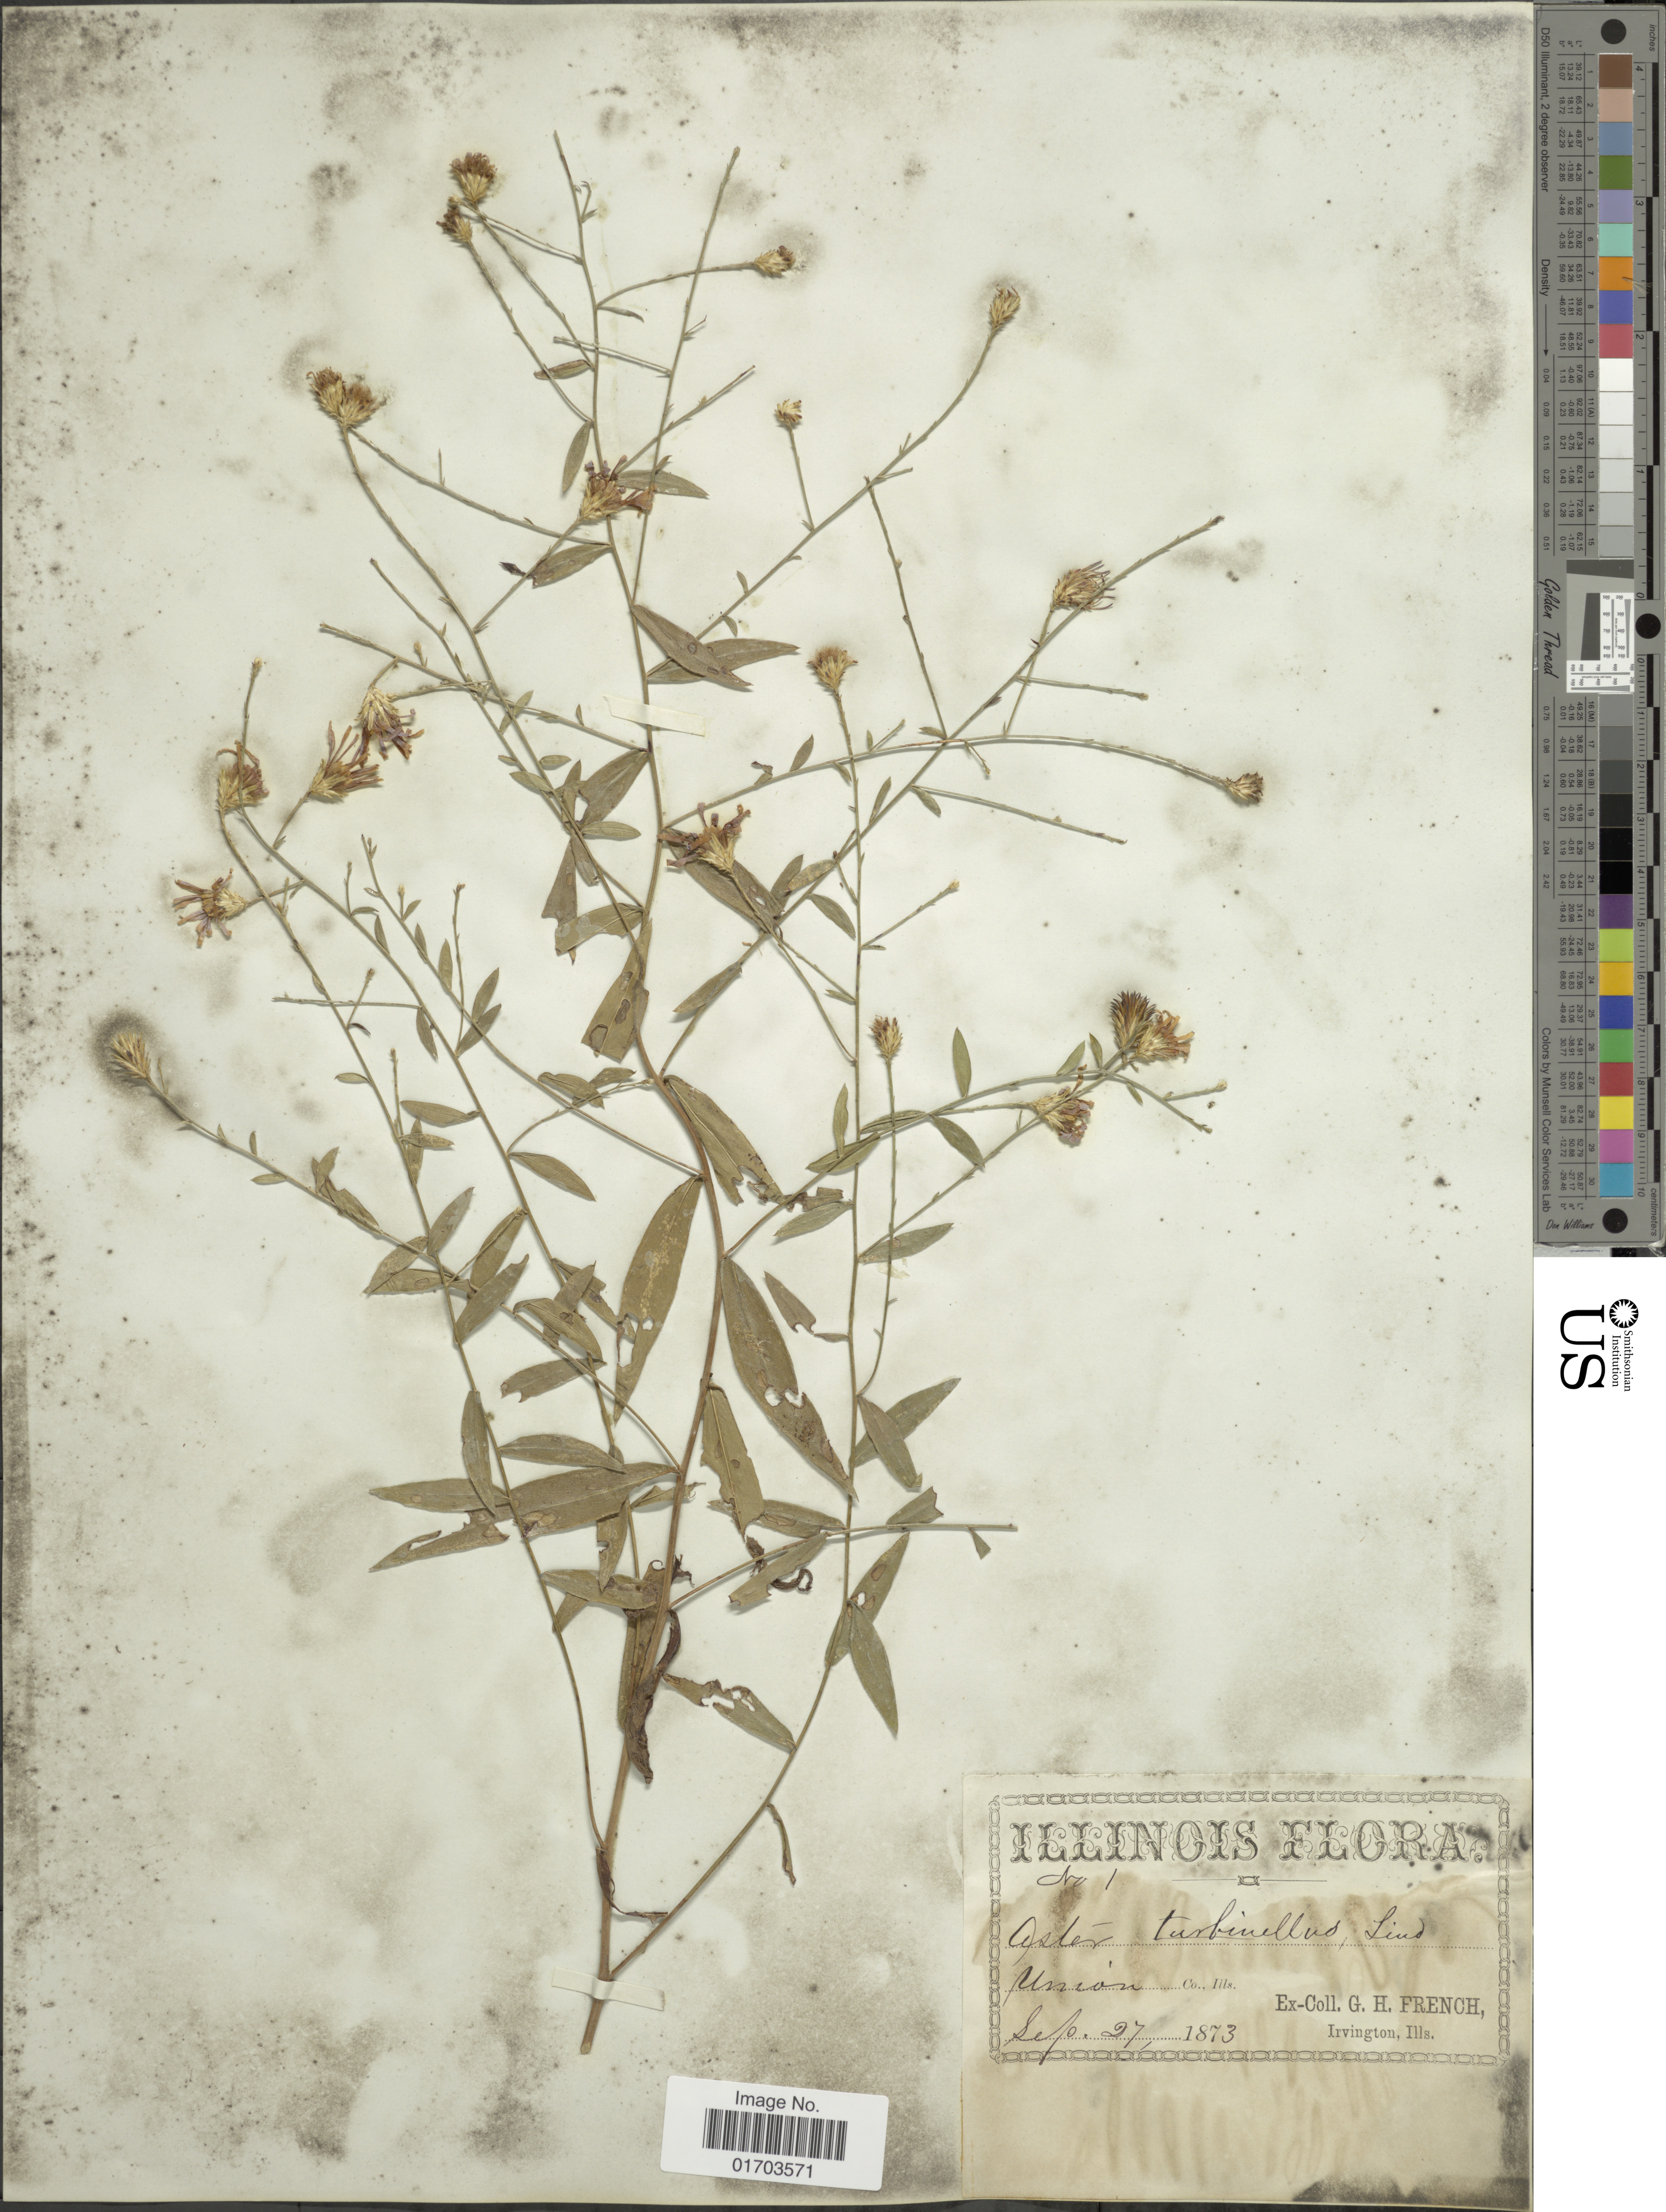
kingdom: Plantae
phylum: Tracheophyta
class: Magnoliopsida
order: Asterales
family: Asteraceae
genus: Symphyotrichum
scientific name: Symphyotrichum turbinellum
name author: (Lindl.) G.L. Nesom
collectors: G. H. French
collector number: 1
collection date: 1873-09-27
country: United States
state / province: Illinois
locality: Union Co.